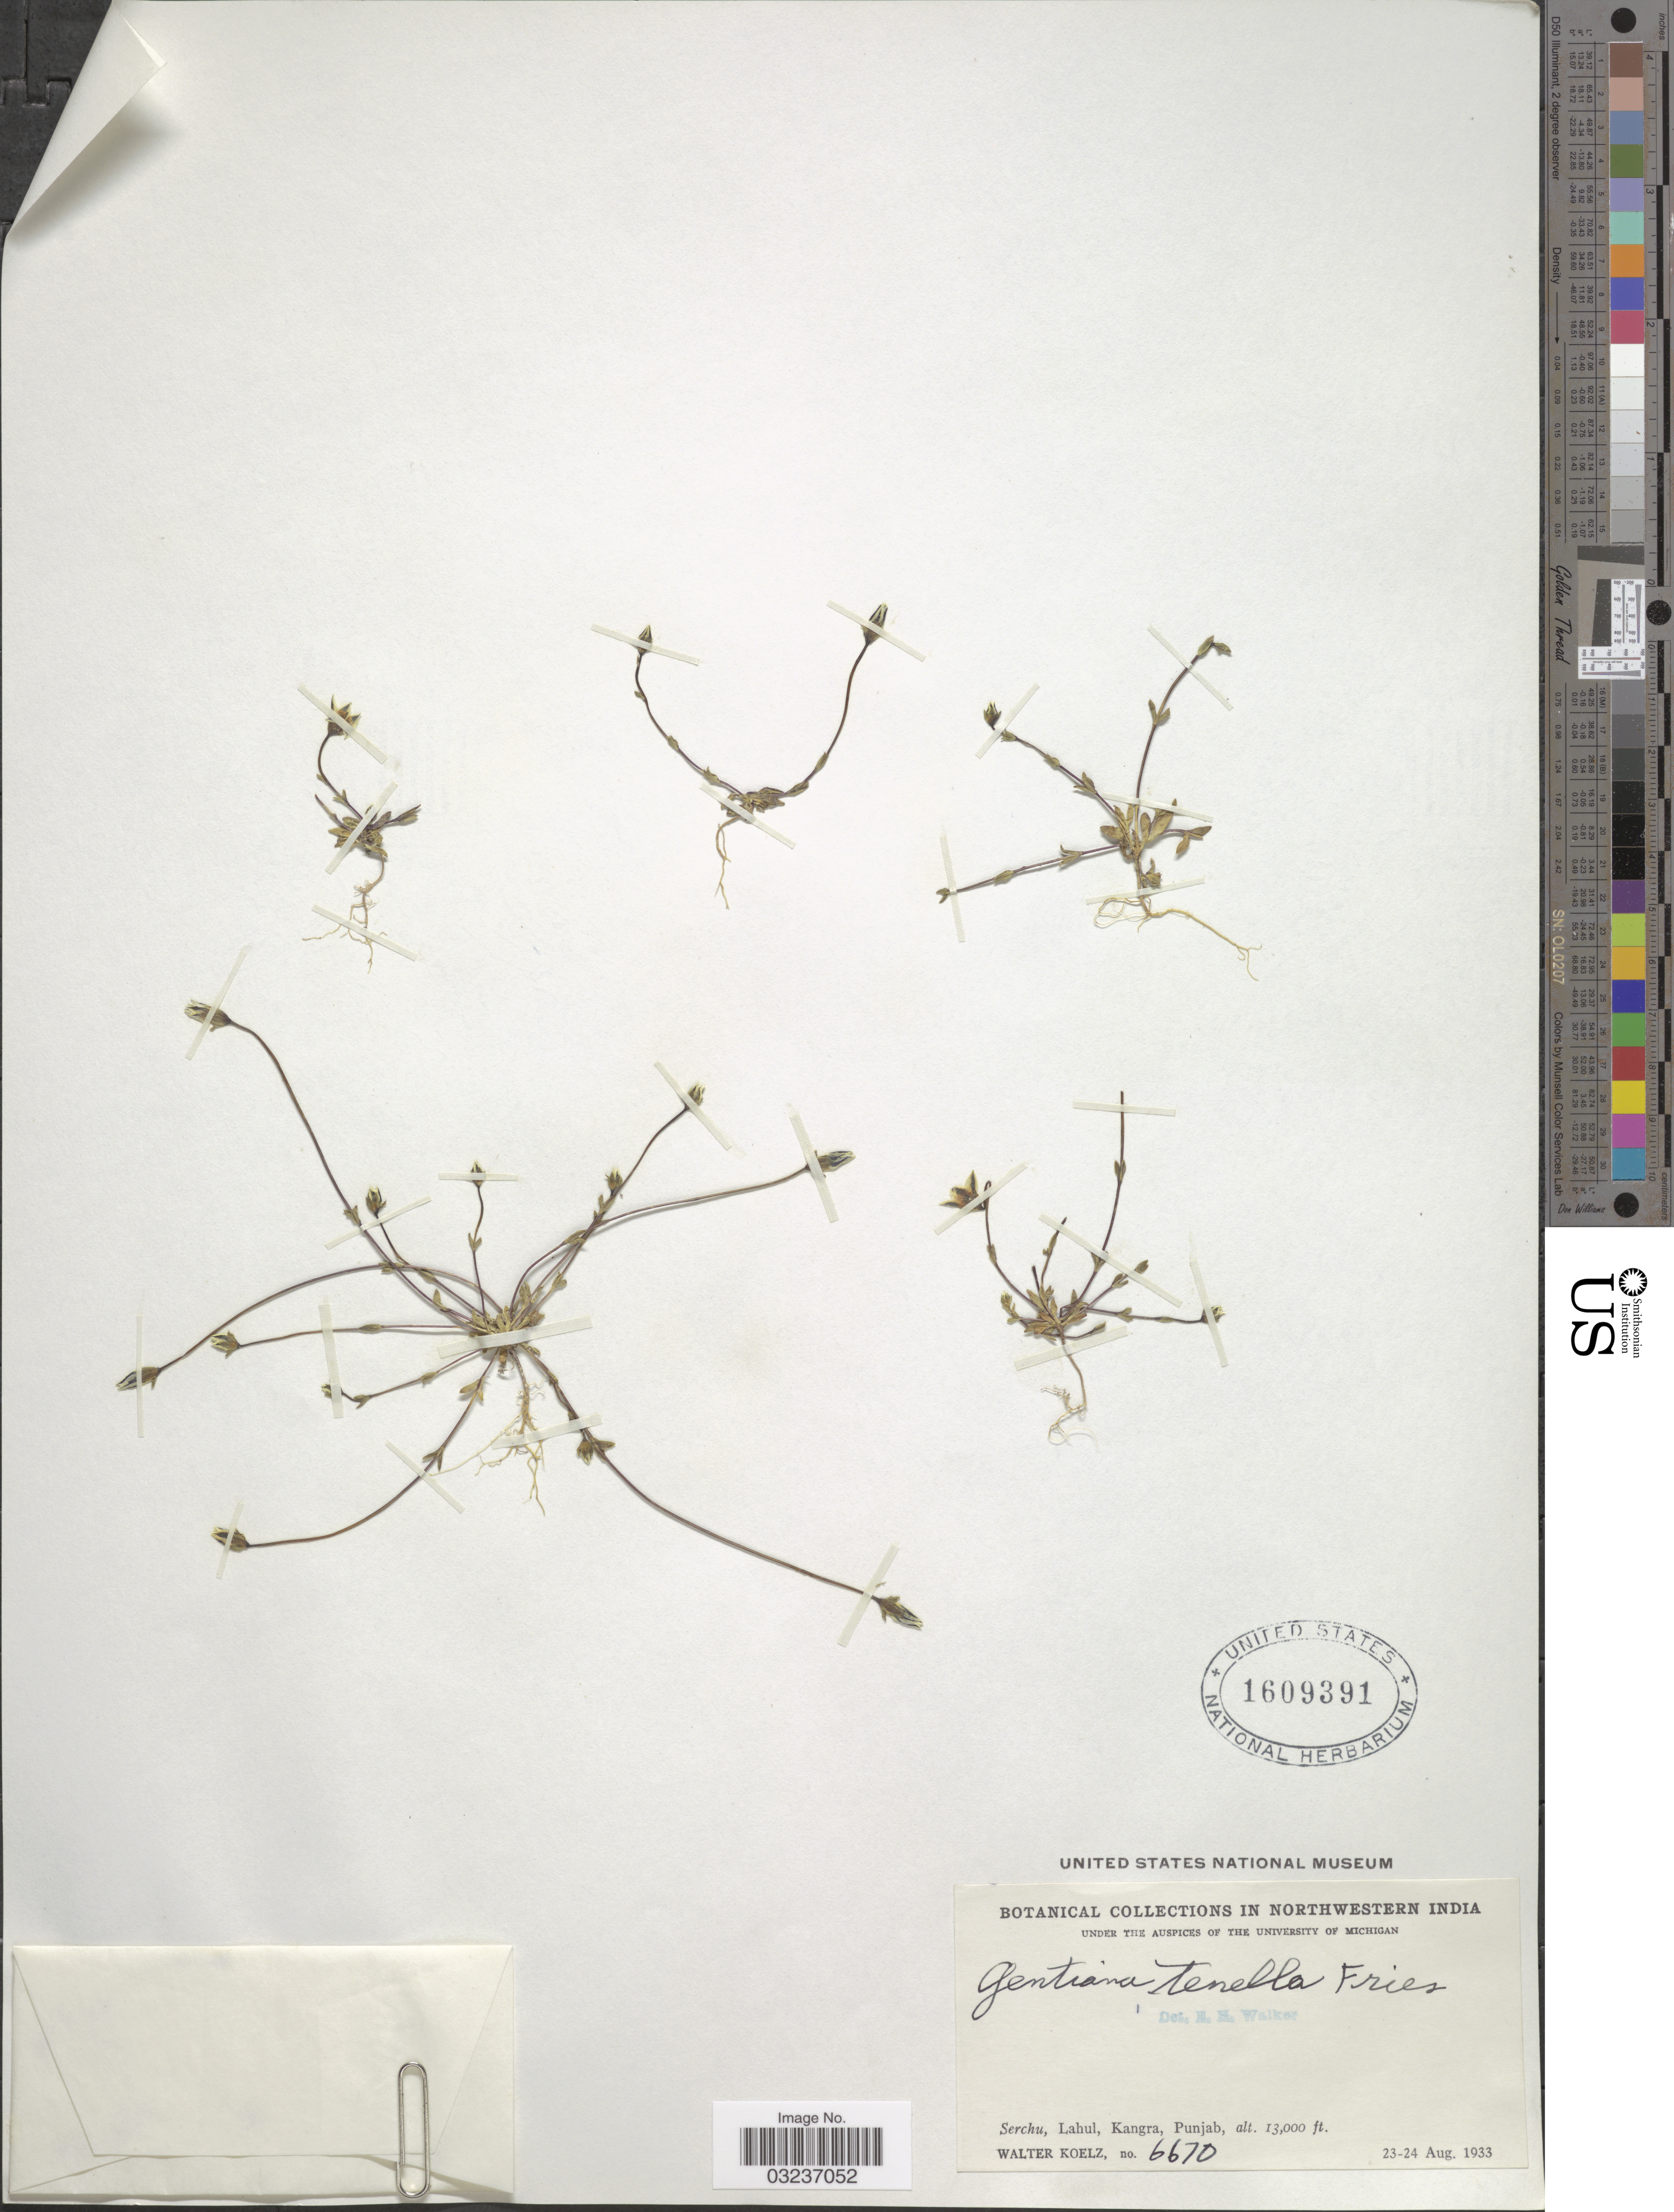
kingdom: Plantae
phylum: Tracheophyta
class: Magnoliopsida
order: Gentianales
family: Gentianaceae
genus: Gentiana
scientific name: Gentiana tenella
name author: Rottb.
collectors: W. N. Koelz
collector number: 6670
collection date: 1933-08-23/1933-08-24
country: India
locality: Northwestern India, Serchu, Lahul, Kangra, Punjab.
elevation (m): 3962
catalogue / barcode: US 1609391